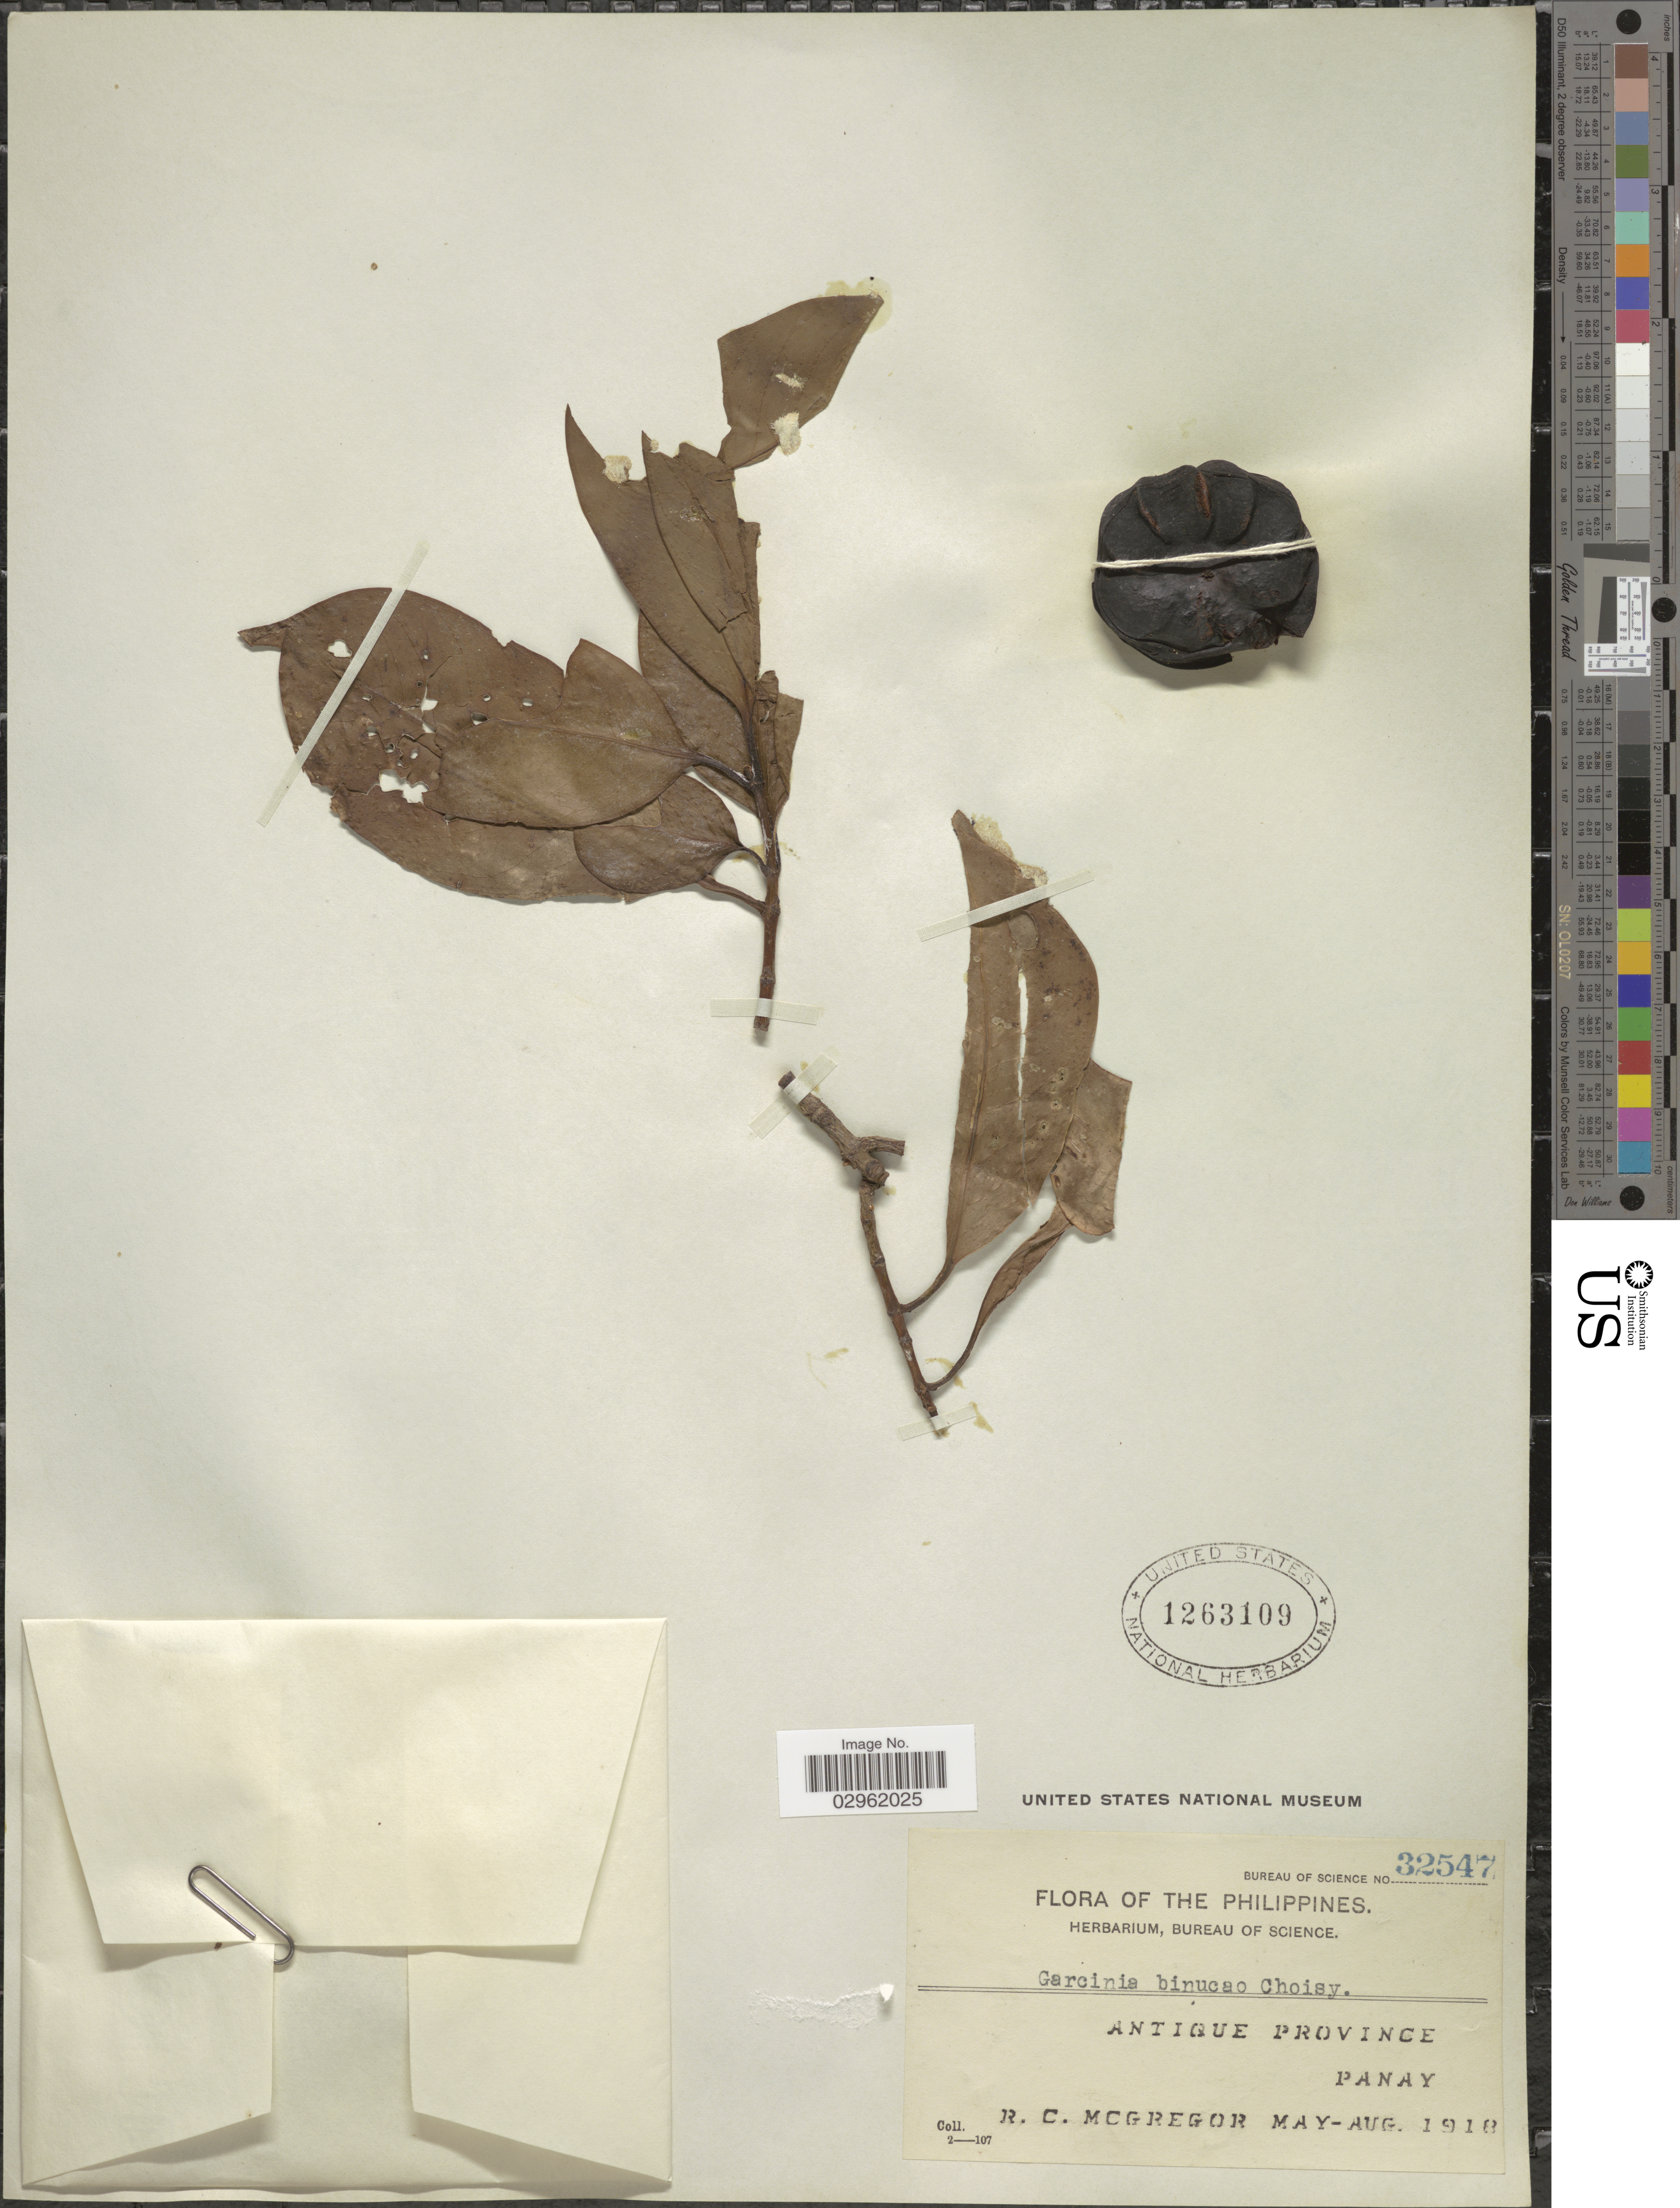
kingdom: Plantae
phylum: Tracheophyta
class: Magnoliopsida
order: Malpighiales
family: Clusiaceae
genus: Garcinia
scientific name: Garcinia binucao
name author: (Blanco) Choisy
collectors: R. C. McGregor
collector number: Bureau of Science 32547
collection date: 1918-05/1918-08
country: Philippines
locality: Antique Province. Panay.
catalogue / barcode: US 1263109